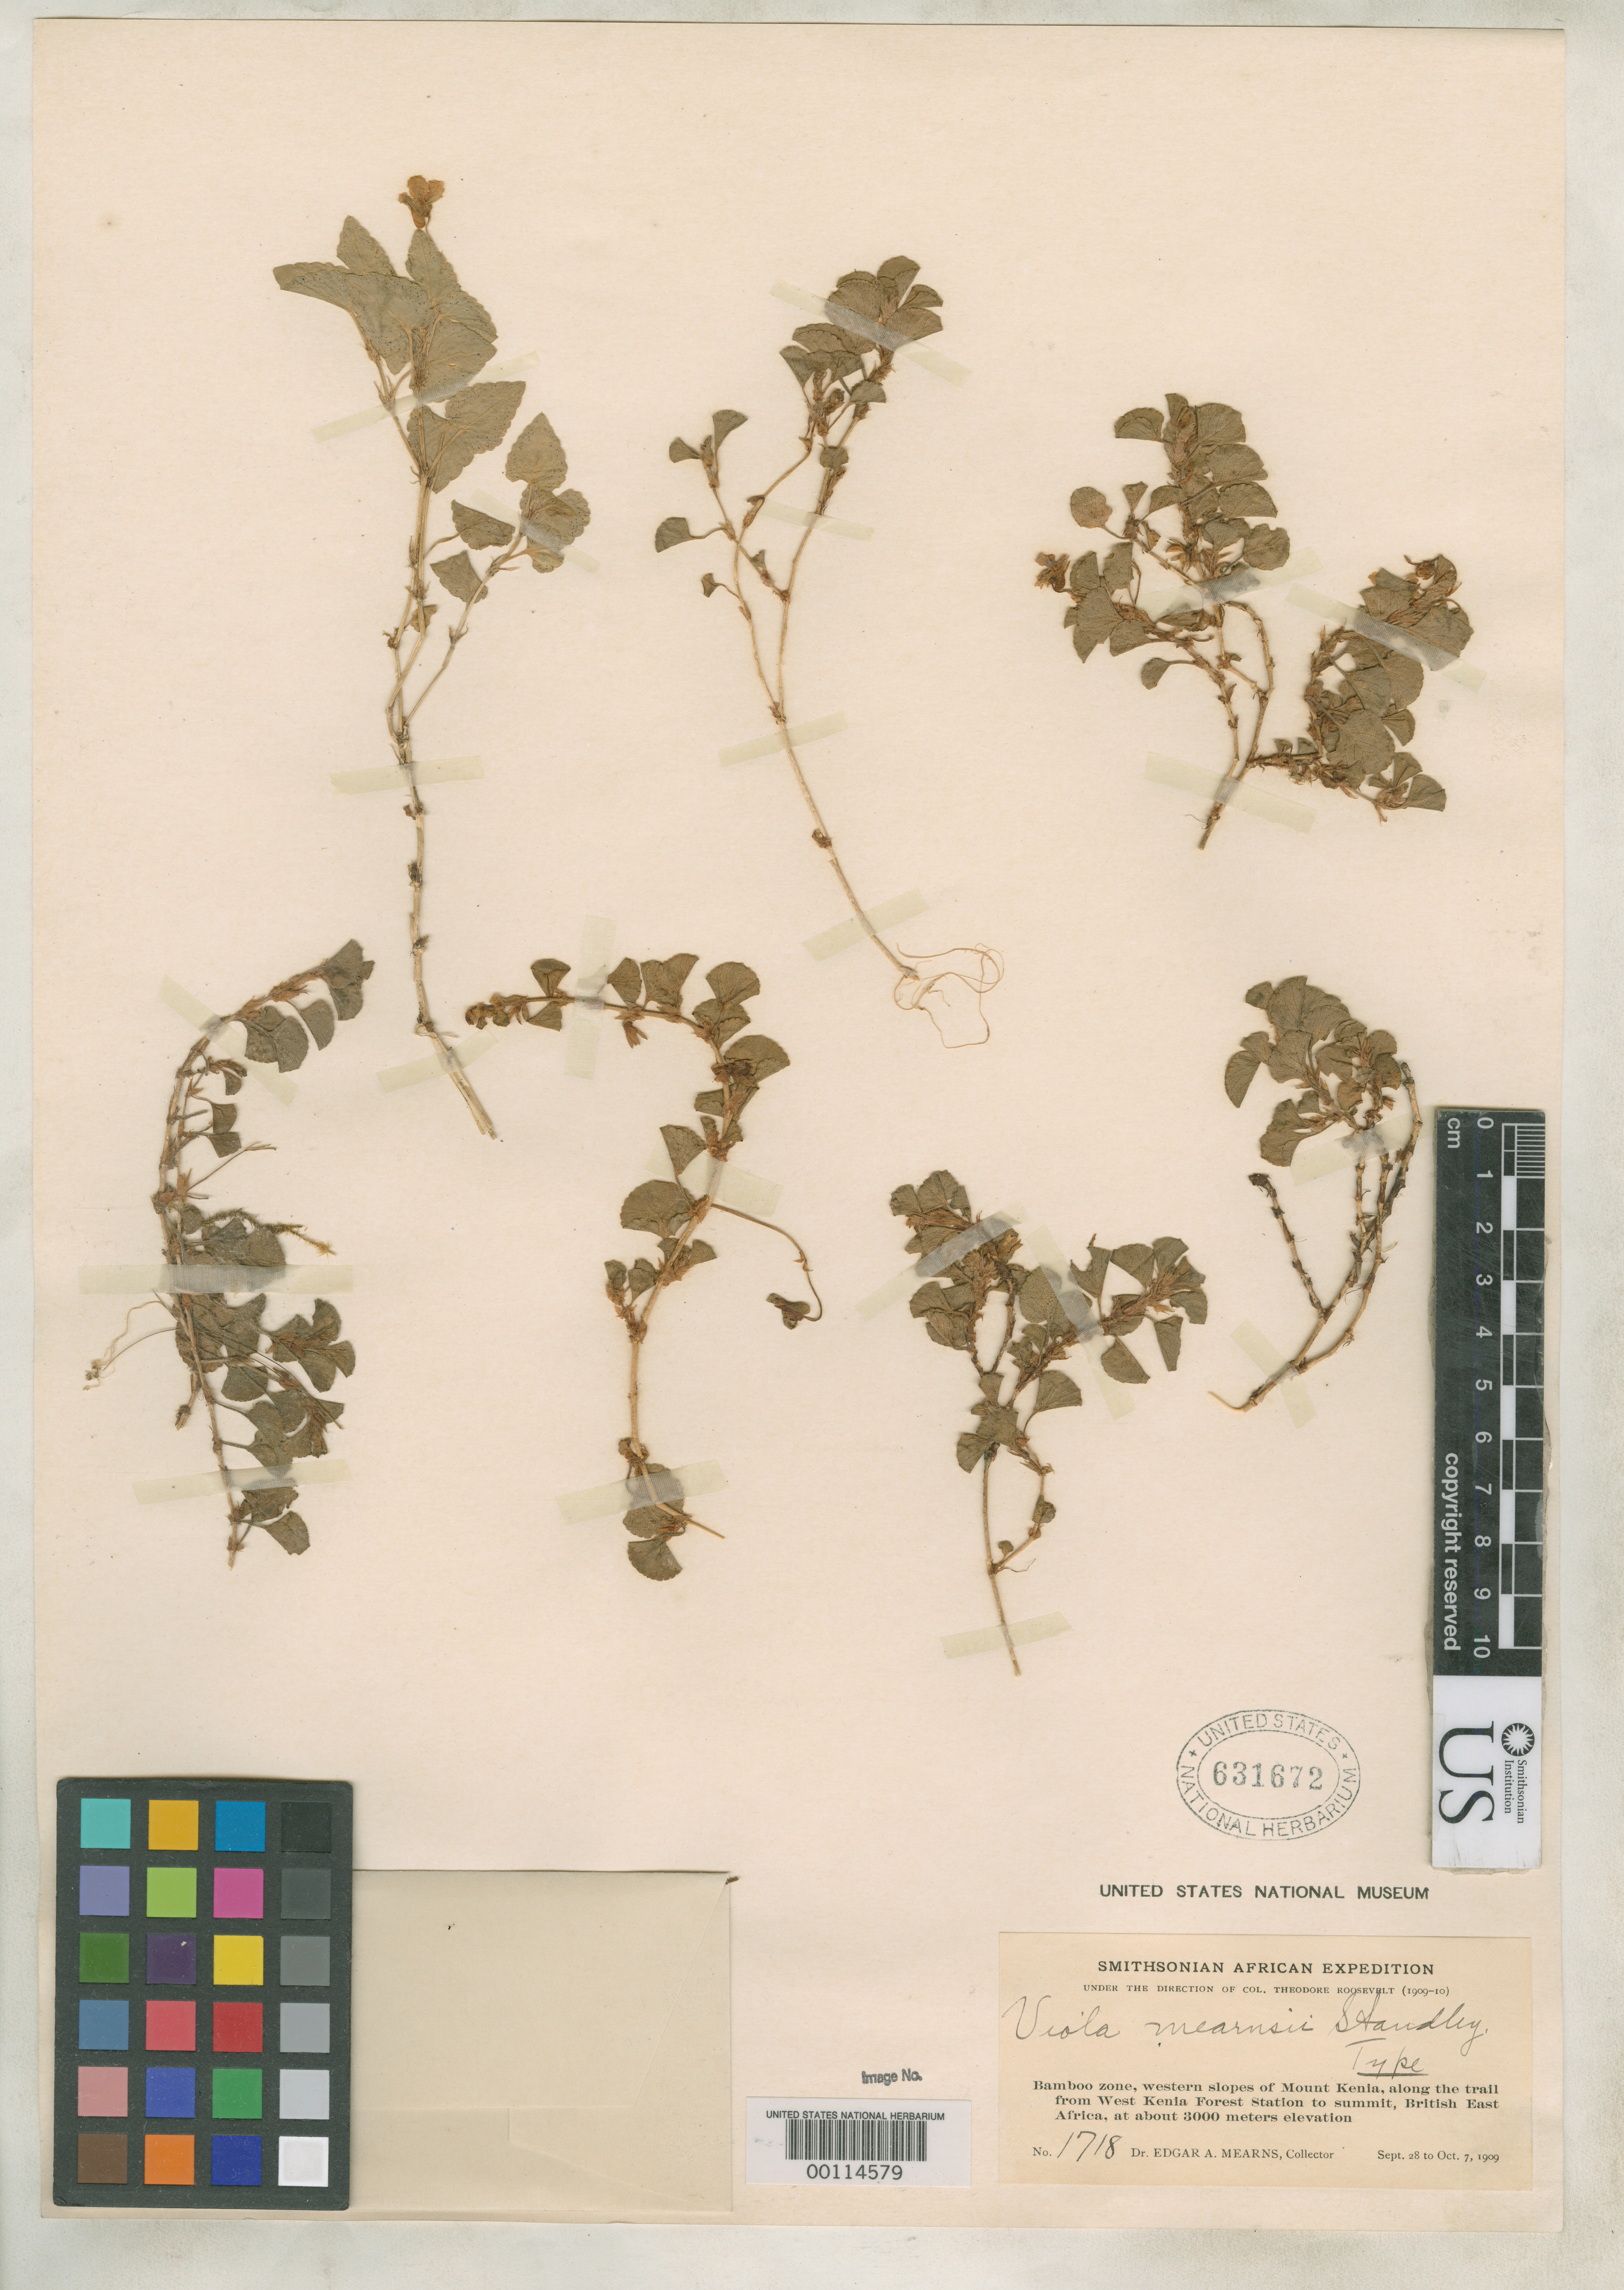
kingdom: Plantae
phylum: Tracheophyta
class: Magnoliopsida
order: Malpighiales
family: Violaceae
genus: Viola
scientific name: Viola mearnsii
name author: Standl.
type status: Holotype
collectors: E. A. Mearns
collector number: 1718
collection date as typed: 28 Sep 1909 to 07 Oct 1909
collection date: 1909-09-28/1909-10-07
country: Kenya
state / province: Nyeri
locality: Western slopes of Mt. Kenia, trail from West Kenia Forest Station to summit.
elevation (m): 3000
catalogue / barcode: US 631672